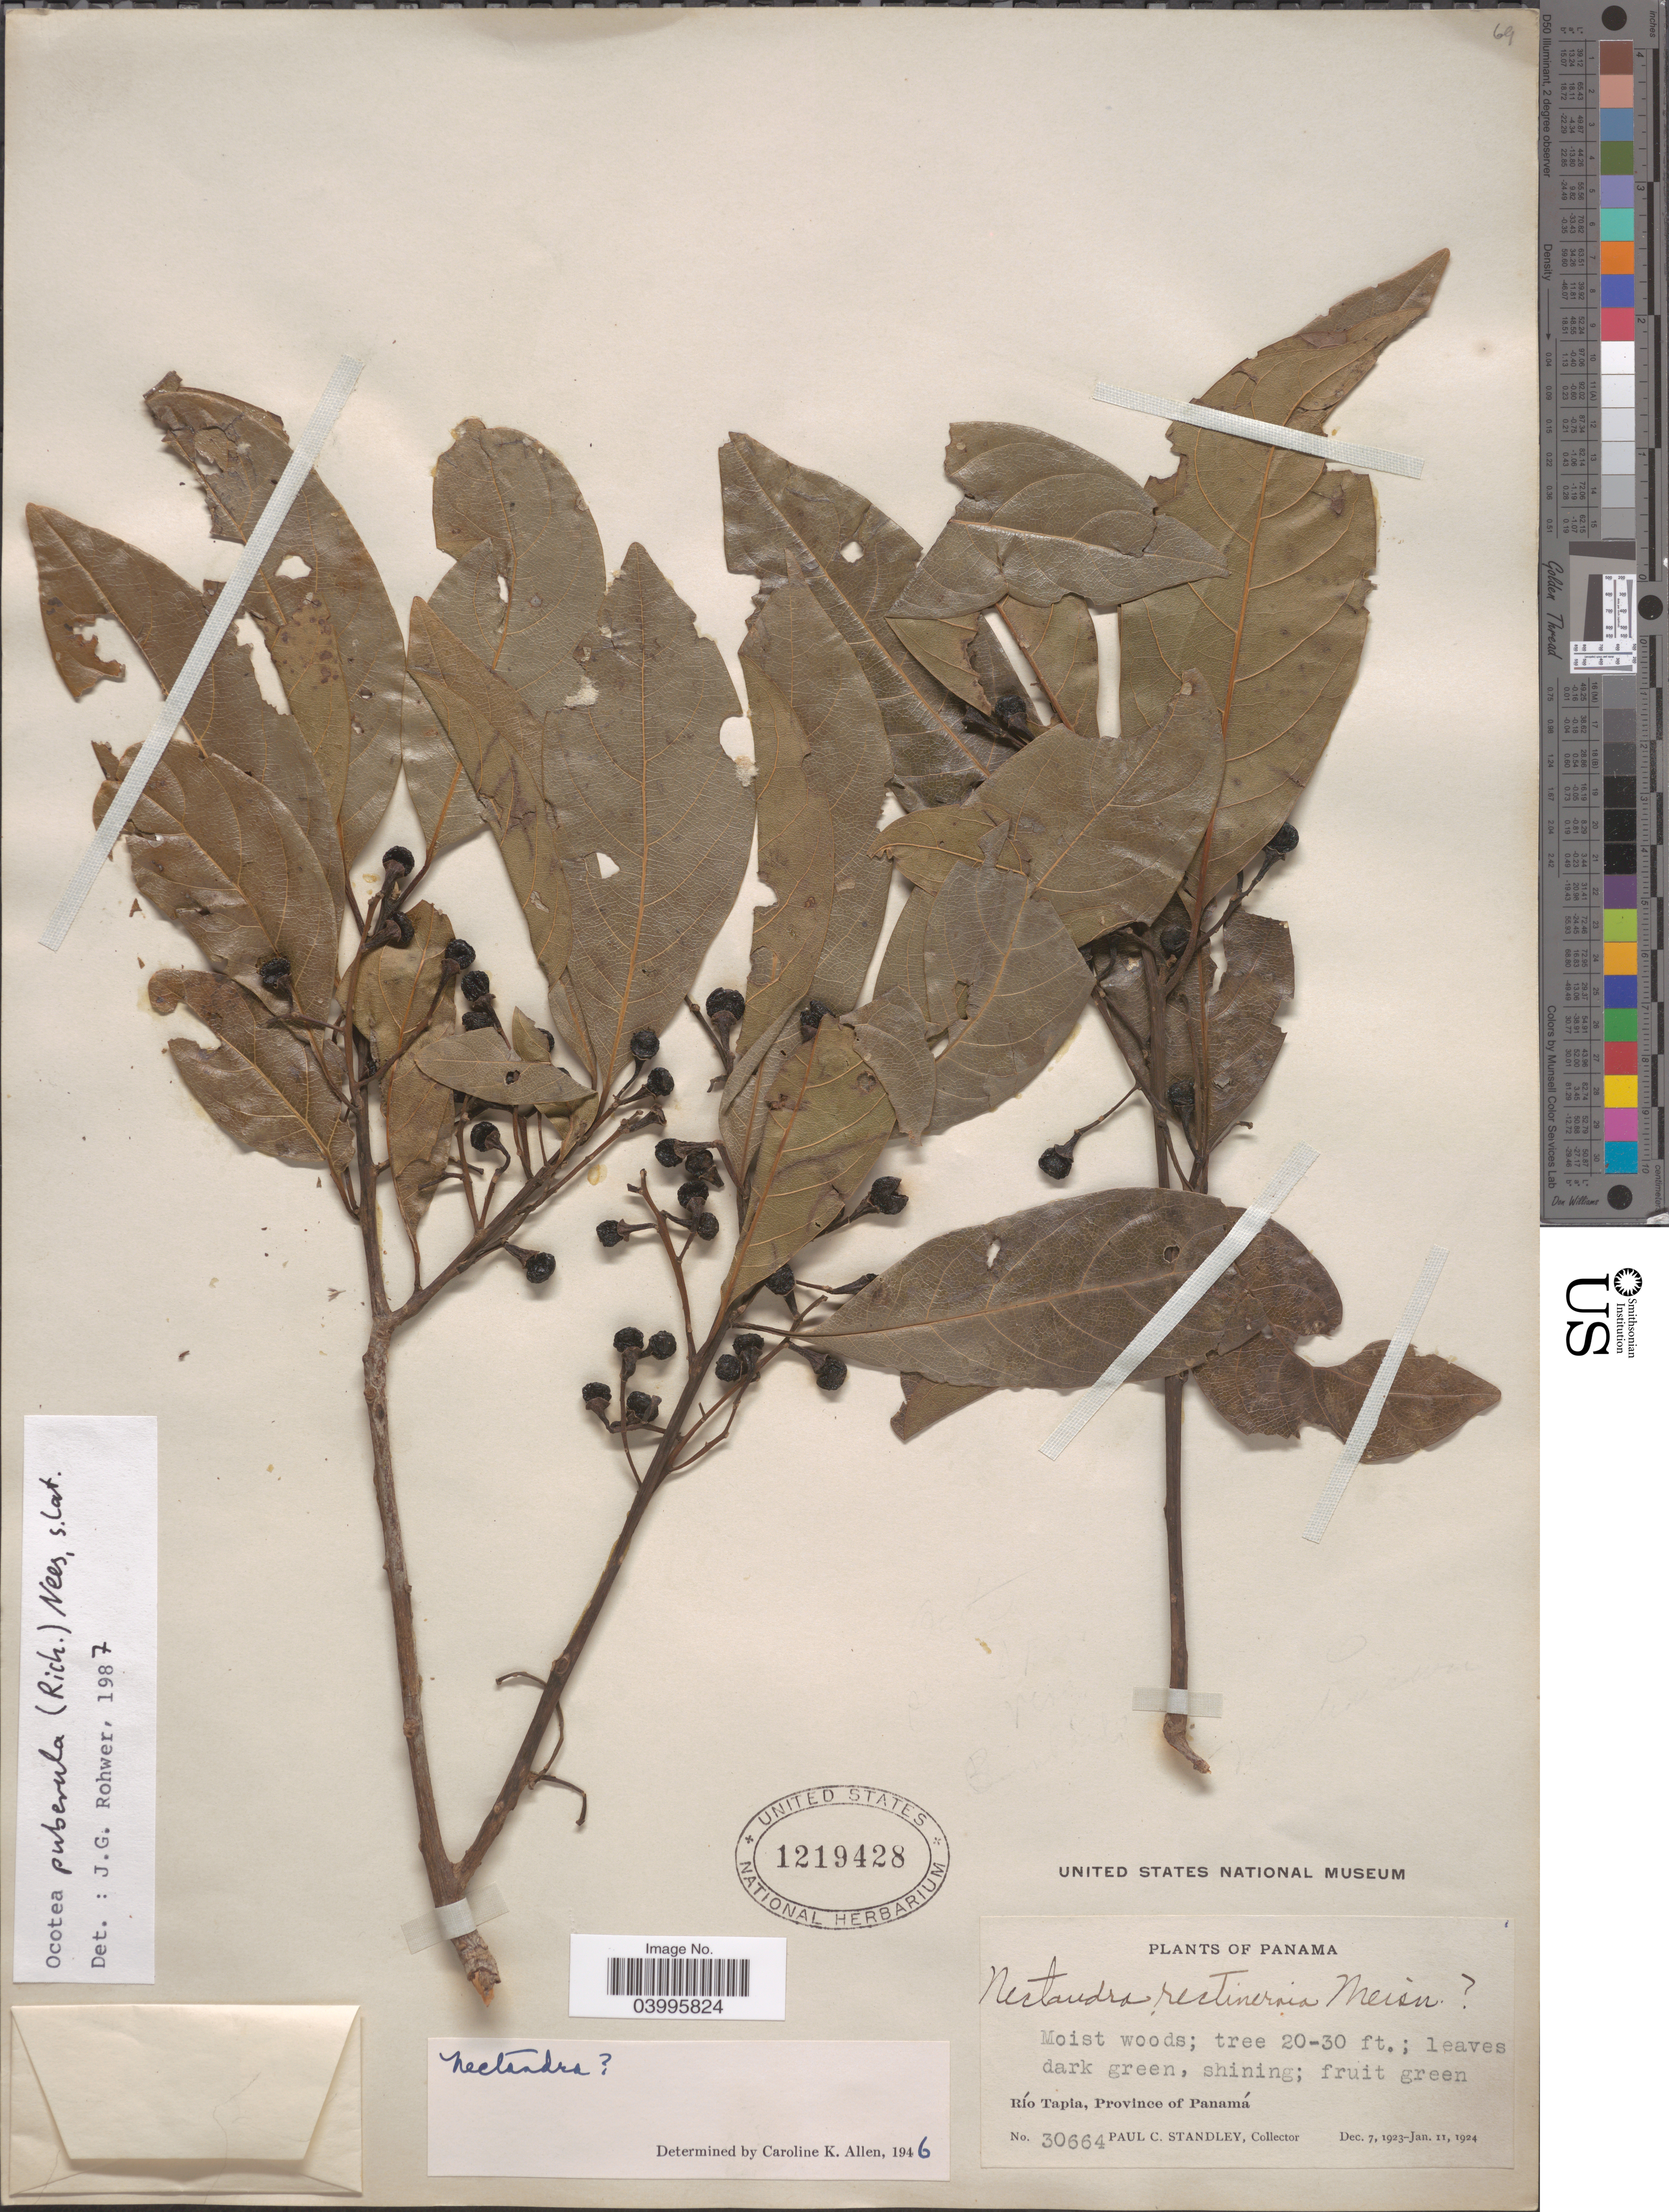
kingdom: Plantae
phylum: Tracheophyta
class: Magnoliopsida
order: Laurales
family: Lauraceae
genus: Ocotea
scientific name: Ocotea puberula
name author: (Rich.) Nees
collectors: P. C. Standley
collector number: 30664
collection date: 1923-12-07/1924-01-11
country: Panama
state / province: Panamá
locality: Río Tapia.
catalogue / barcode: US 1219428